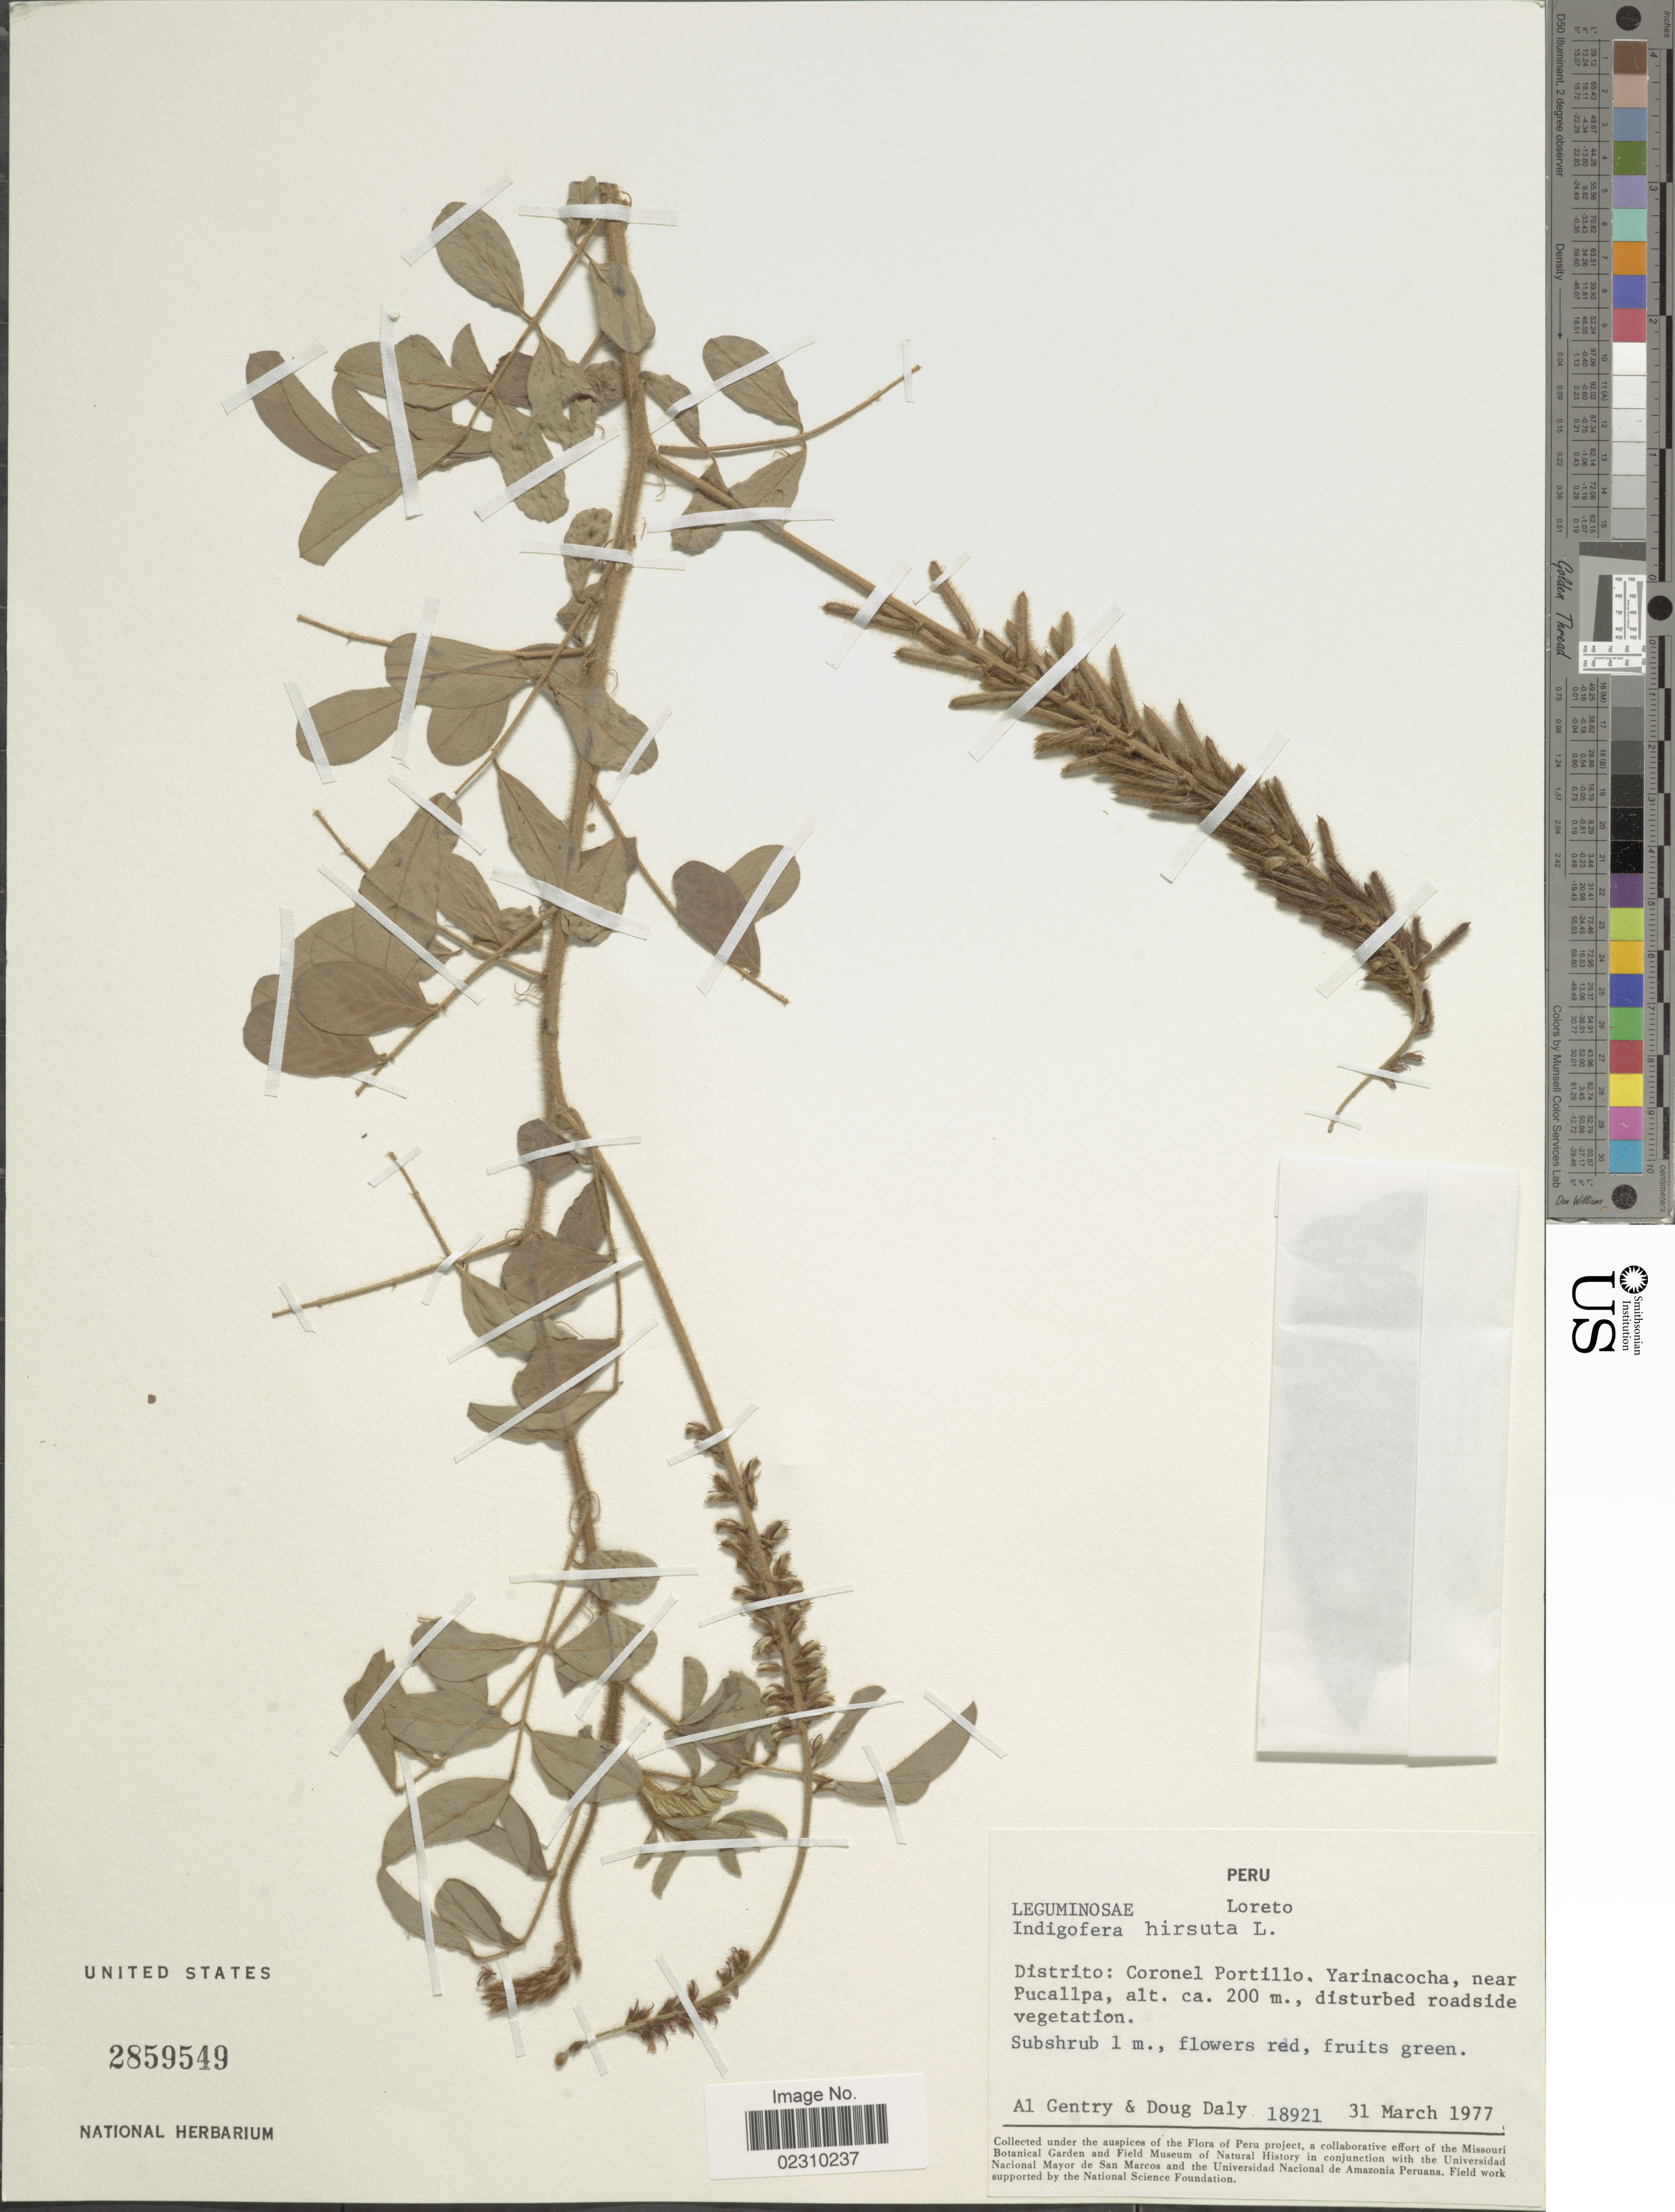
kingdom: Plantae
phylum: Tracheophyta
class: Magnoliopsida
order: Fabales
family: Fabaceae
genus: Indigofera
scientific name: Indigofera hirsuta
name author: L.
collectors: A. H. Gentry & D. C. Daly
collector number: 18921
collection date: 1977-03-31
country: Peru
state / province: Loreto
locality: Peru, Loreto, Distrito: Coronel Portelillo. Yarinacocha, near Pucallpa.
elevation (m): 200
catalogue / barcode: US 2859549